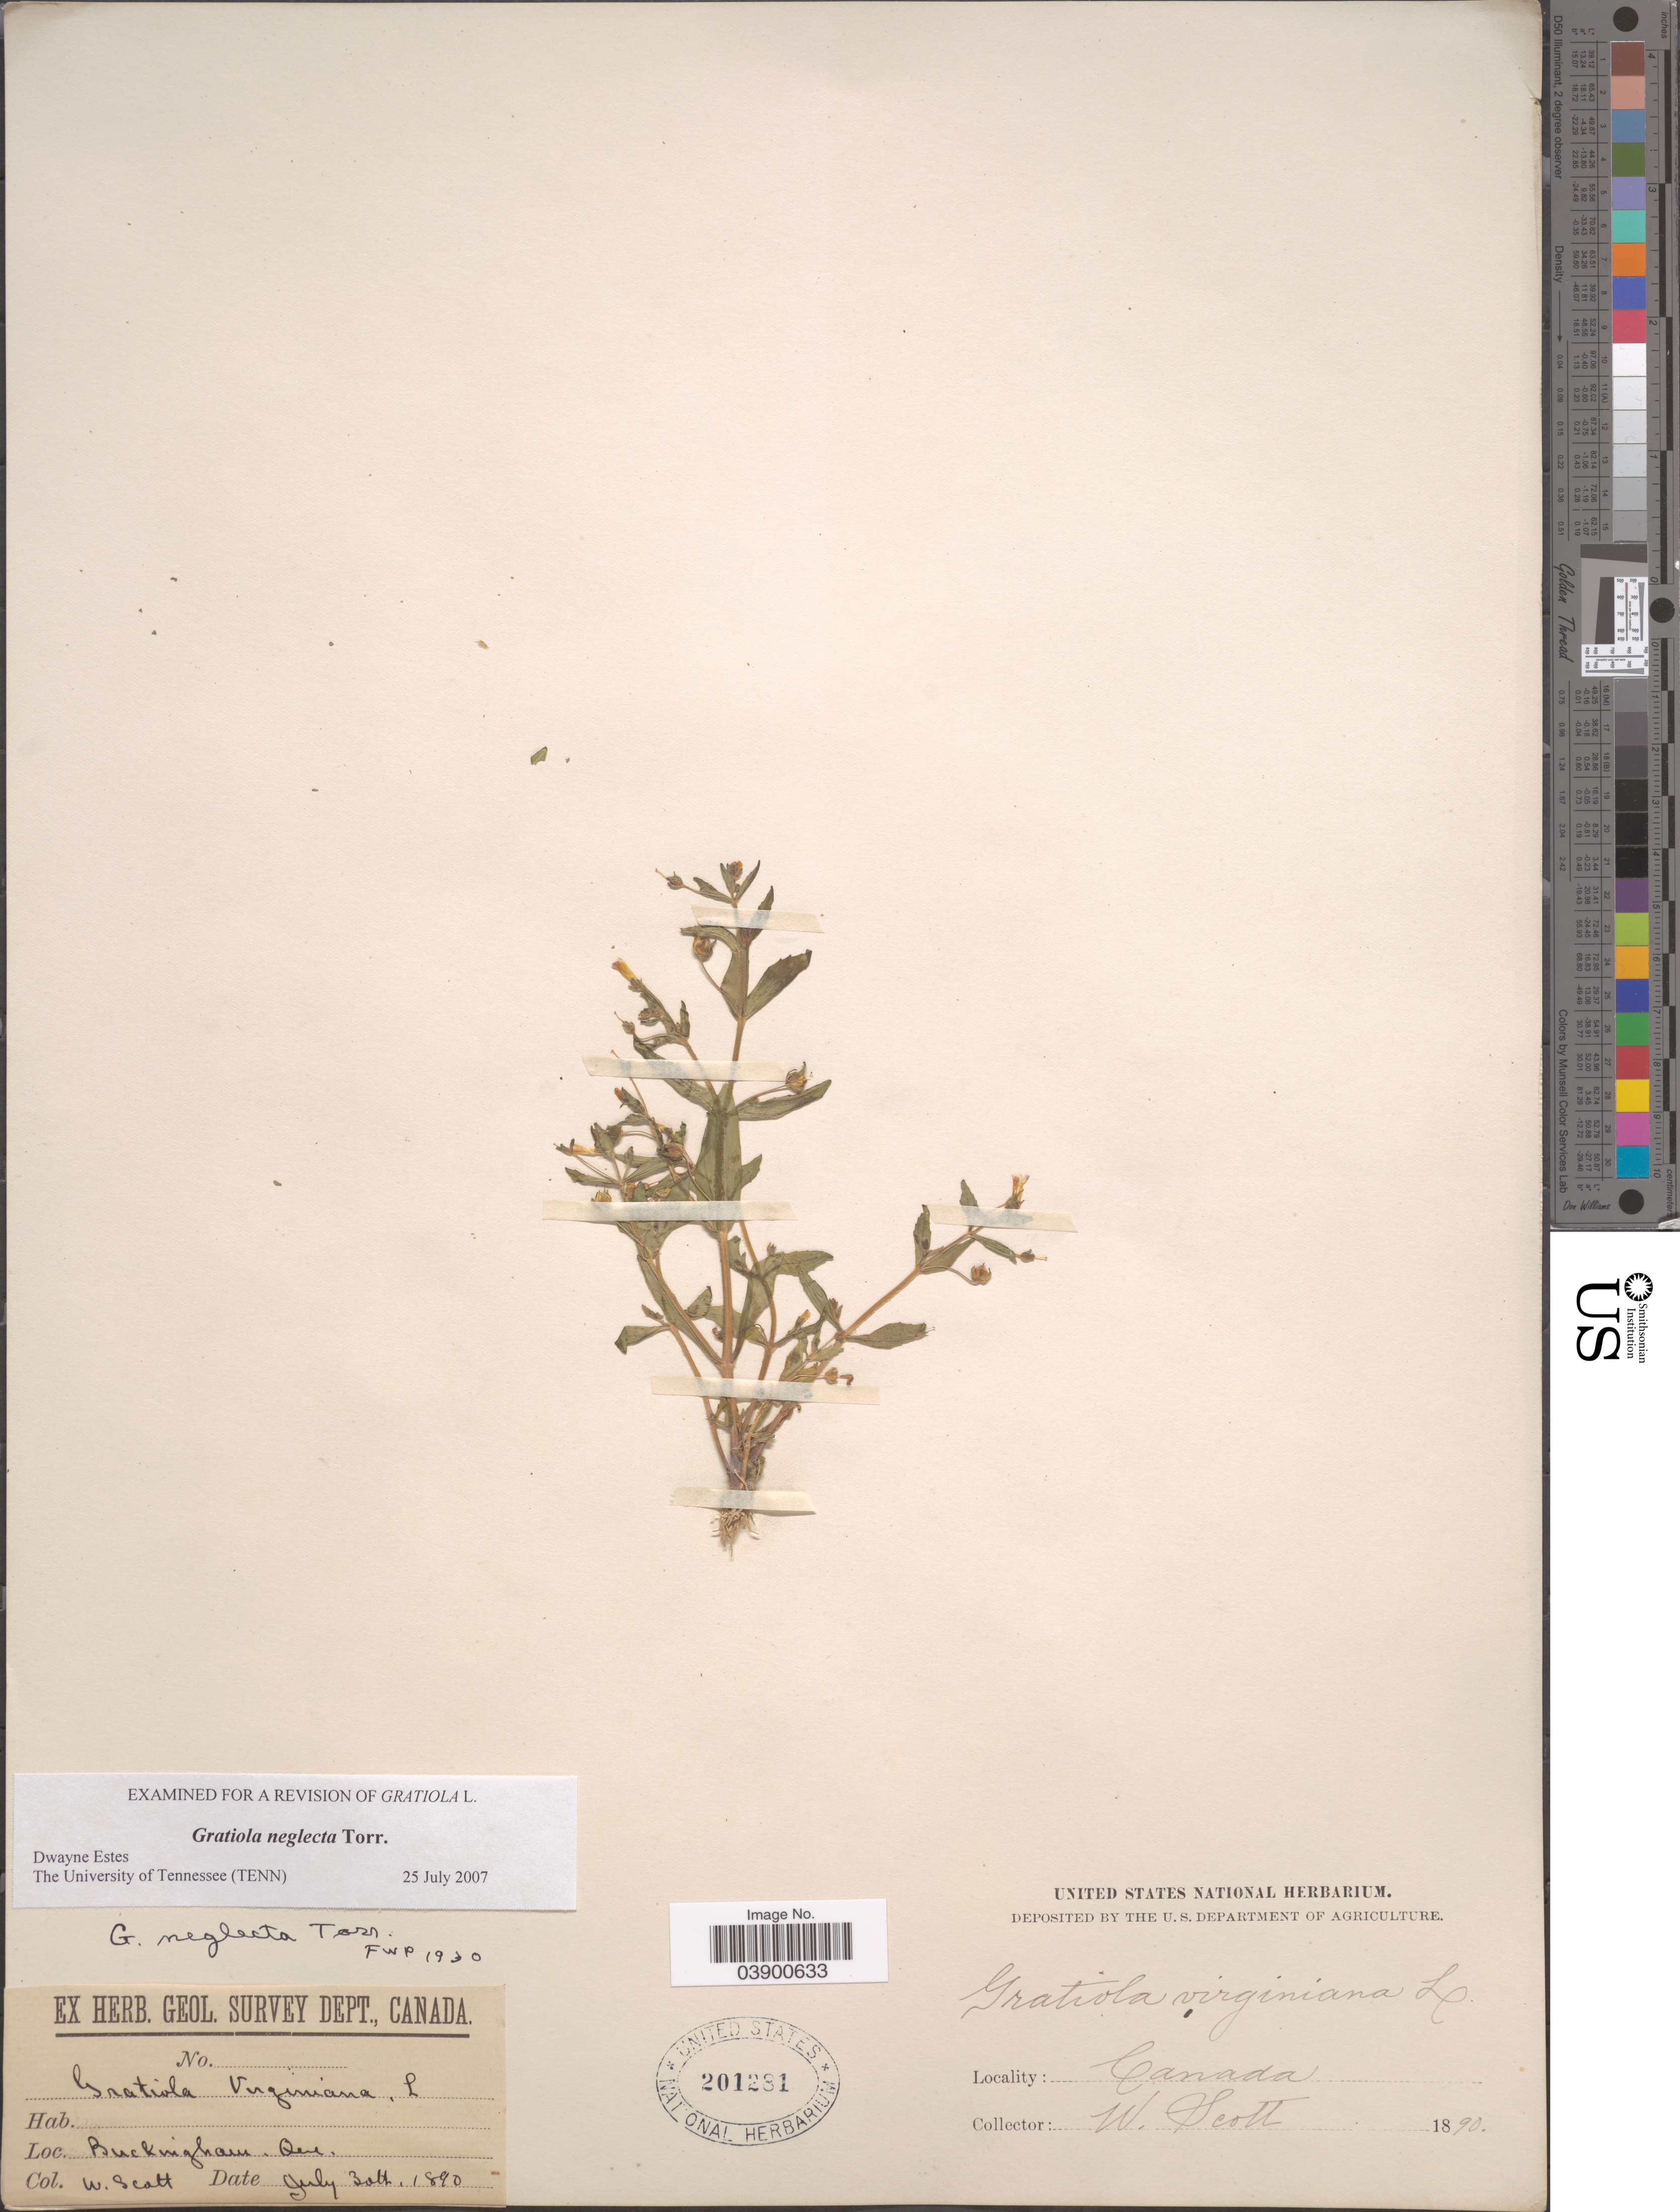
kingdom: Plantae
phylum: Tracheophyta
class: Magnoliopsida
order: Lamiales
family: Plantaginaceae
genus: Gratiola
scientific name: Gratiola neglecta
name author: Torr.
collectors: W. Scott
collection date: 1890-07-30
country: Canada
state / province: Quebec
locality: Buckingham.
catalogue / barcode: US 201281